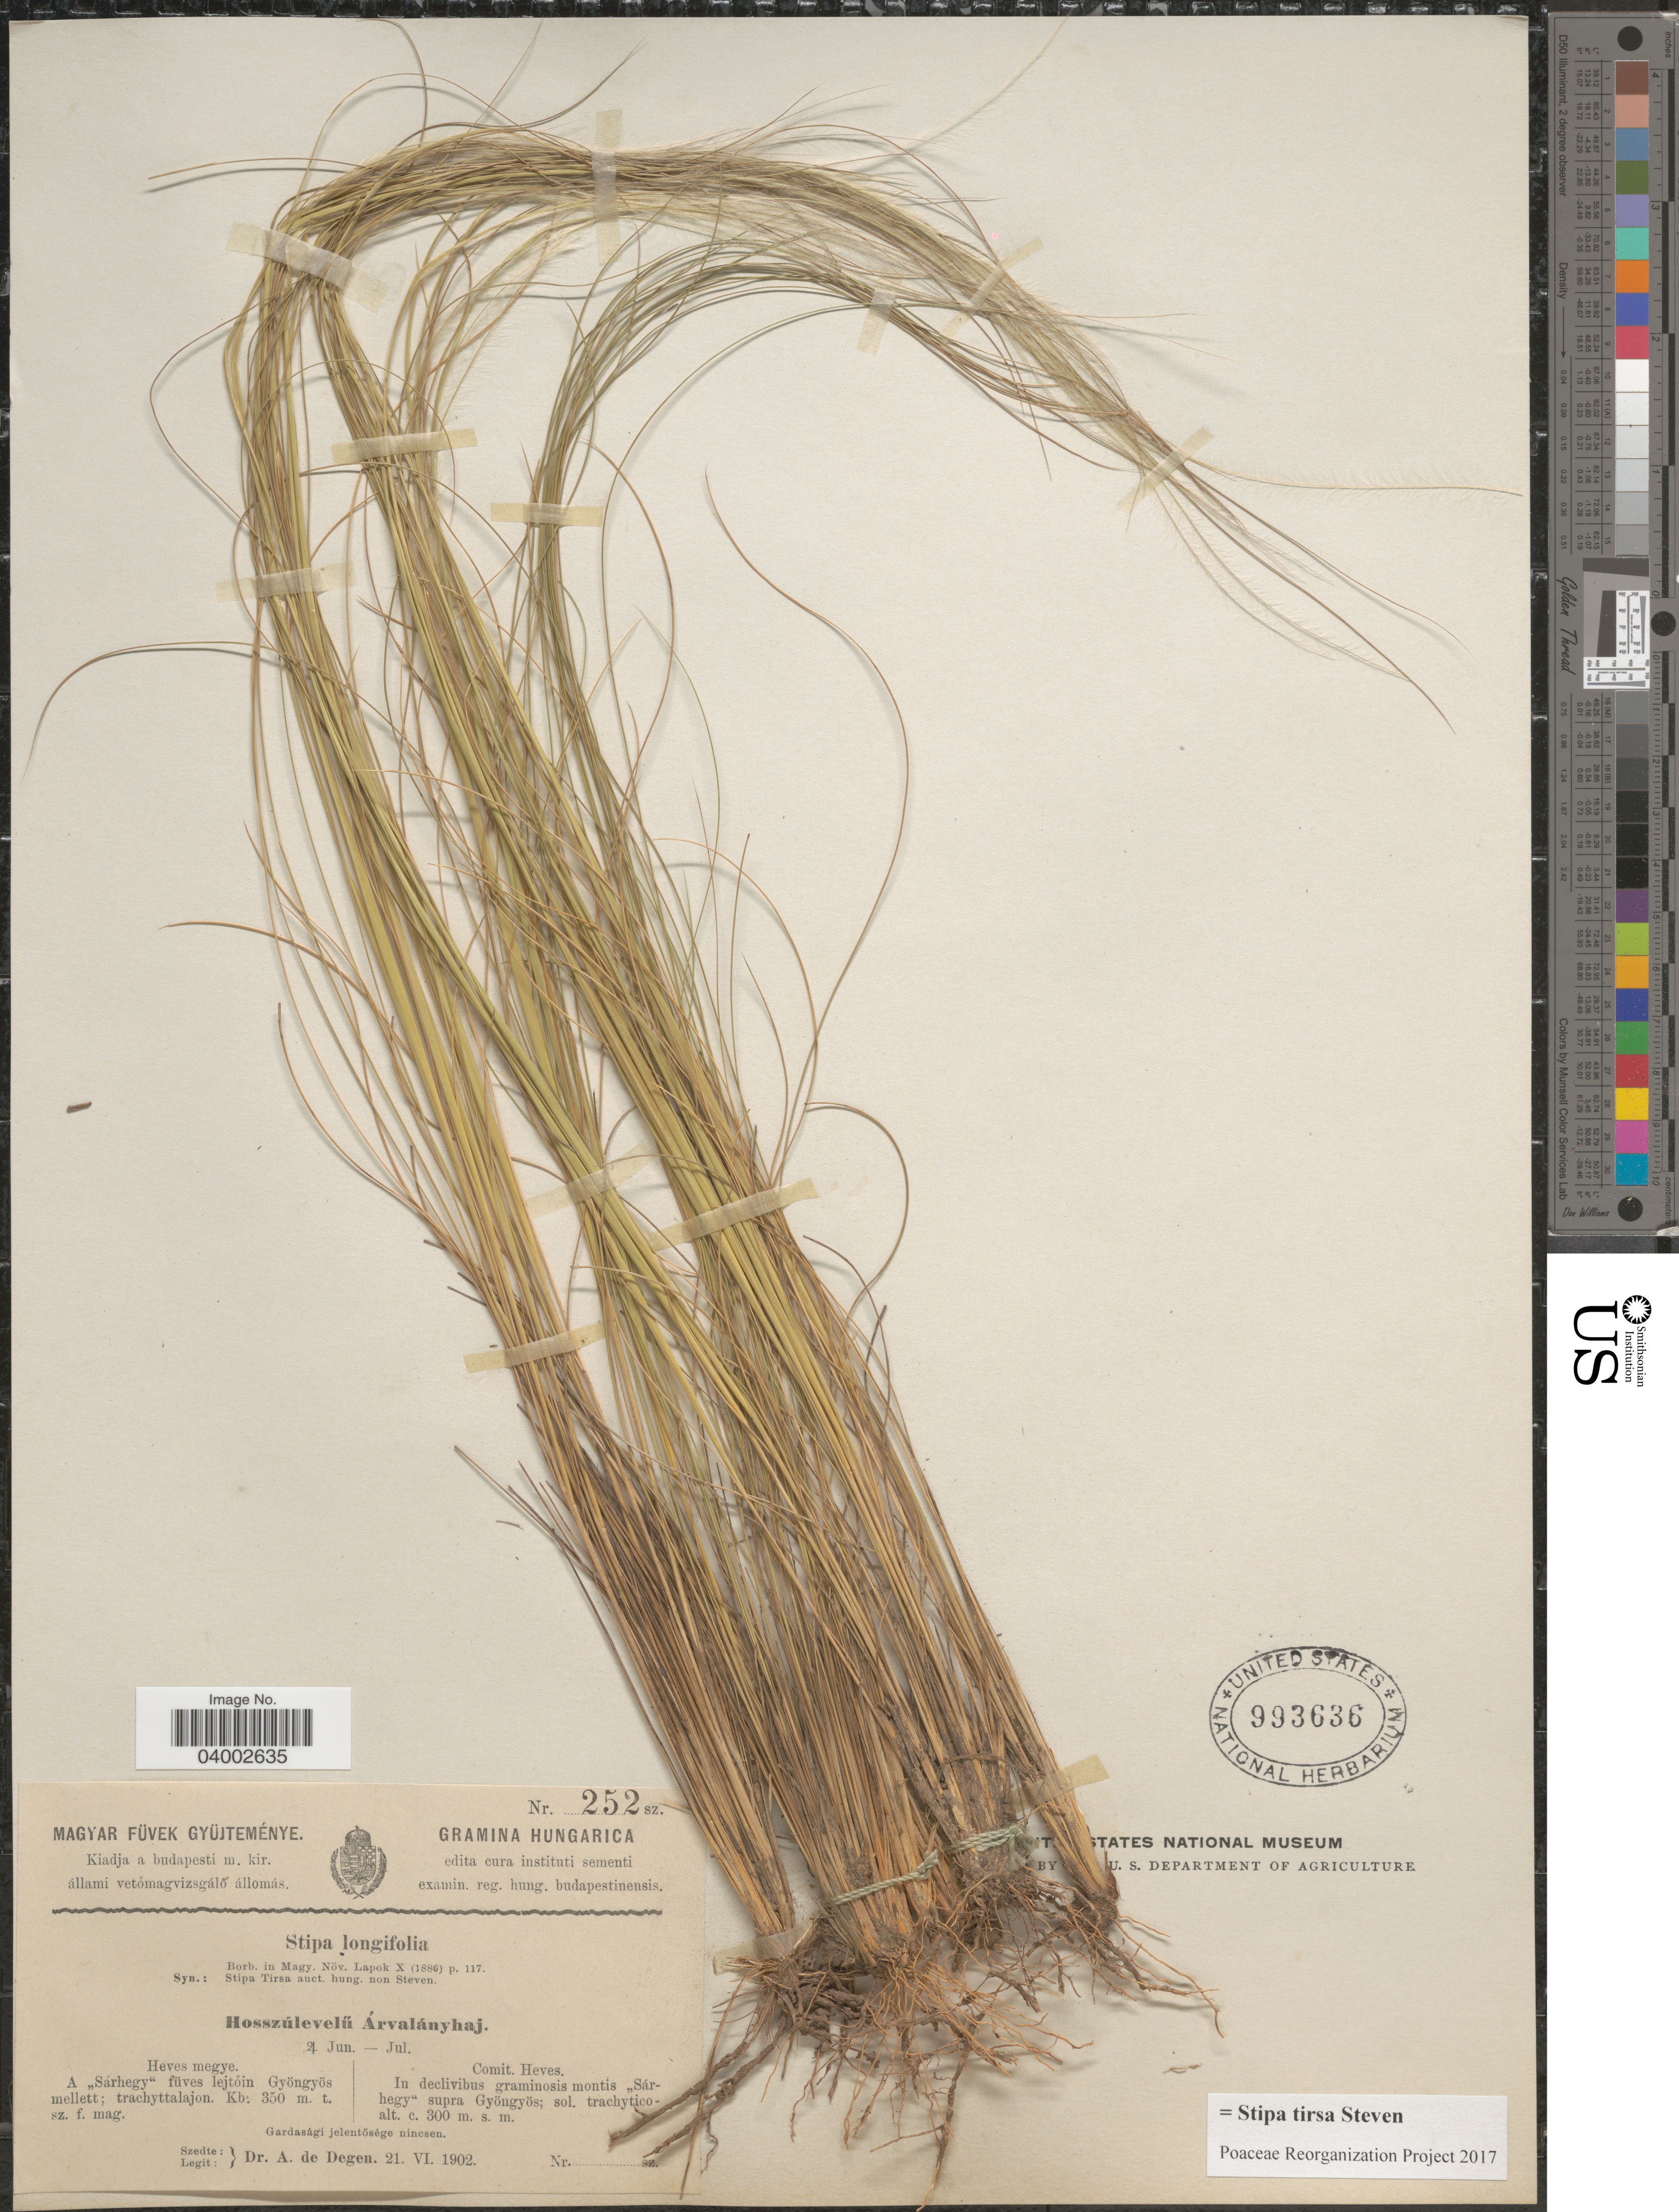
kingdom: Plantae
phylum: Tracheophyta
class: Liliopsida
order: Poales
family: Poaceae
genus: Stipa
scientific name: Stipa tirsa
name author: Steven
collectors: A. Degen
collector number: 252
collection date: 1902-06-21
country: Hungary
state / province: Heves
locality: Comit. Heves. In declivibus graminosis montis "Sárhegy" supra Gyöngyös.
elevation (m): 300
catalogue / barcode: US 993636